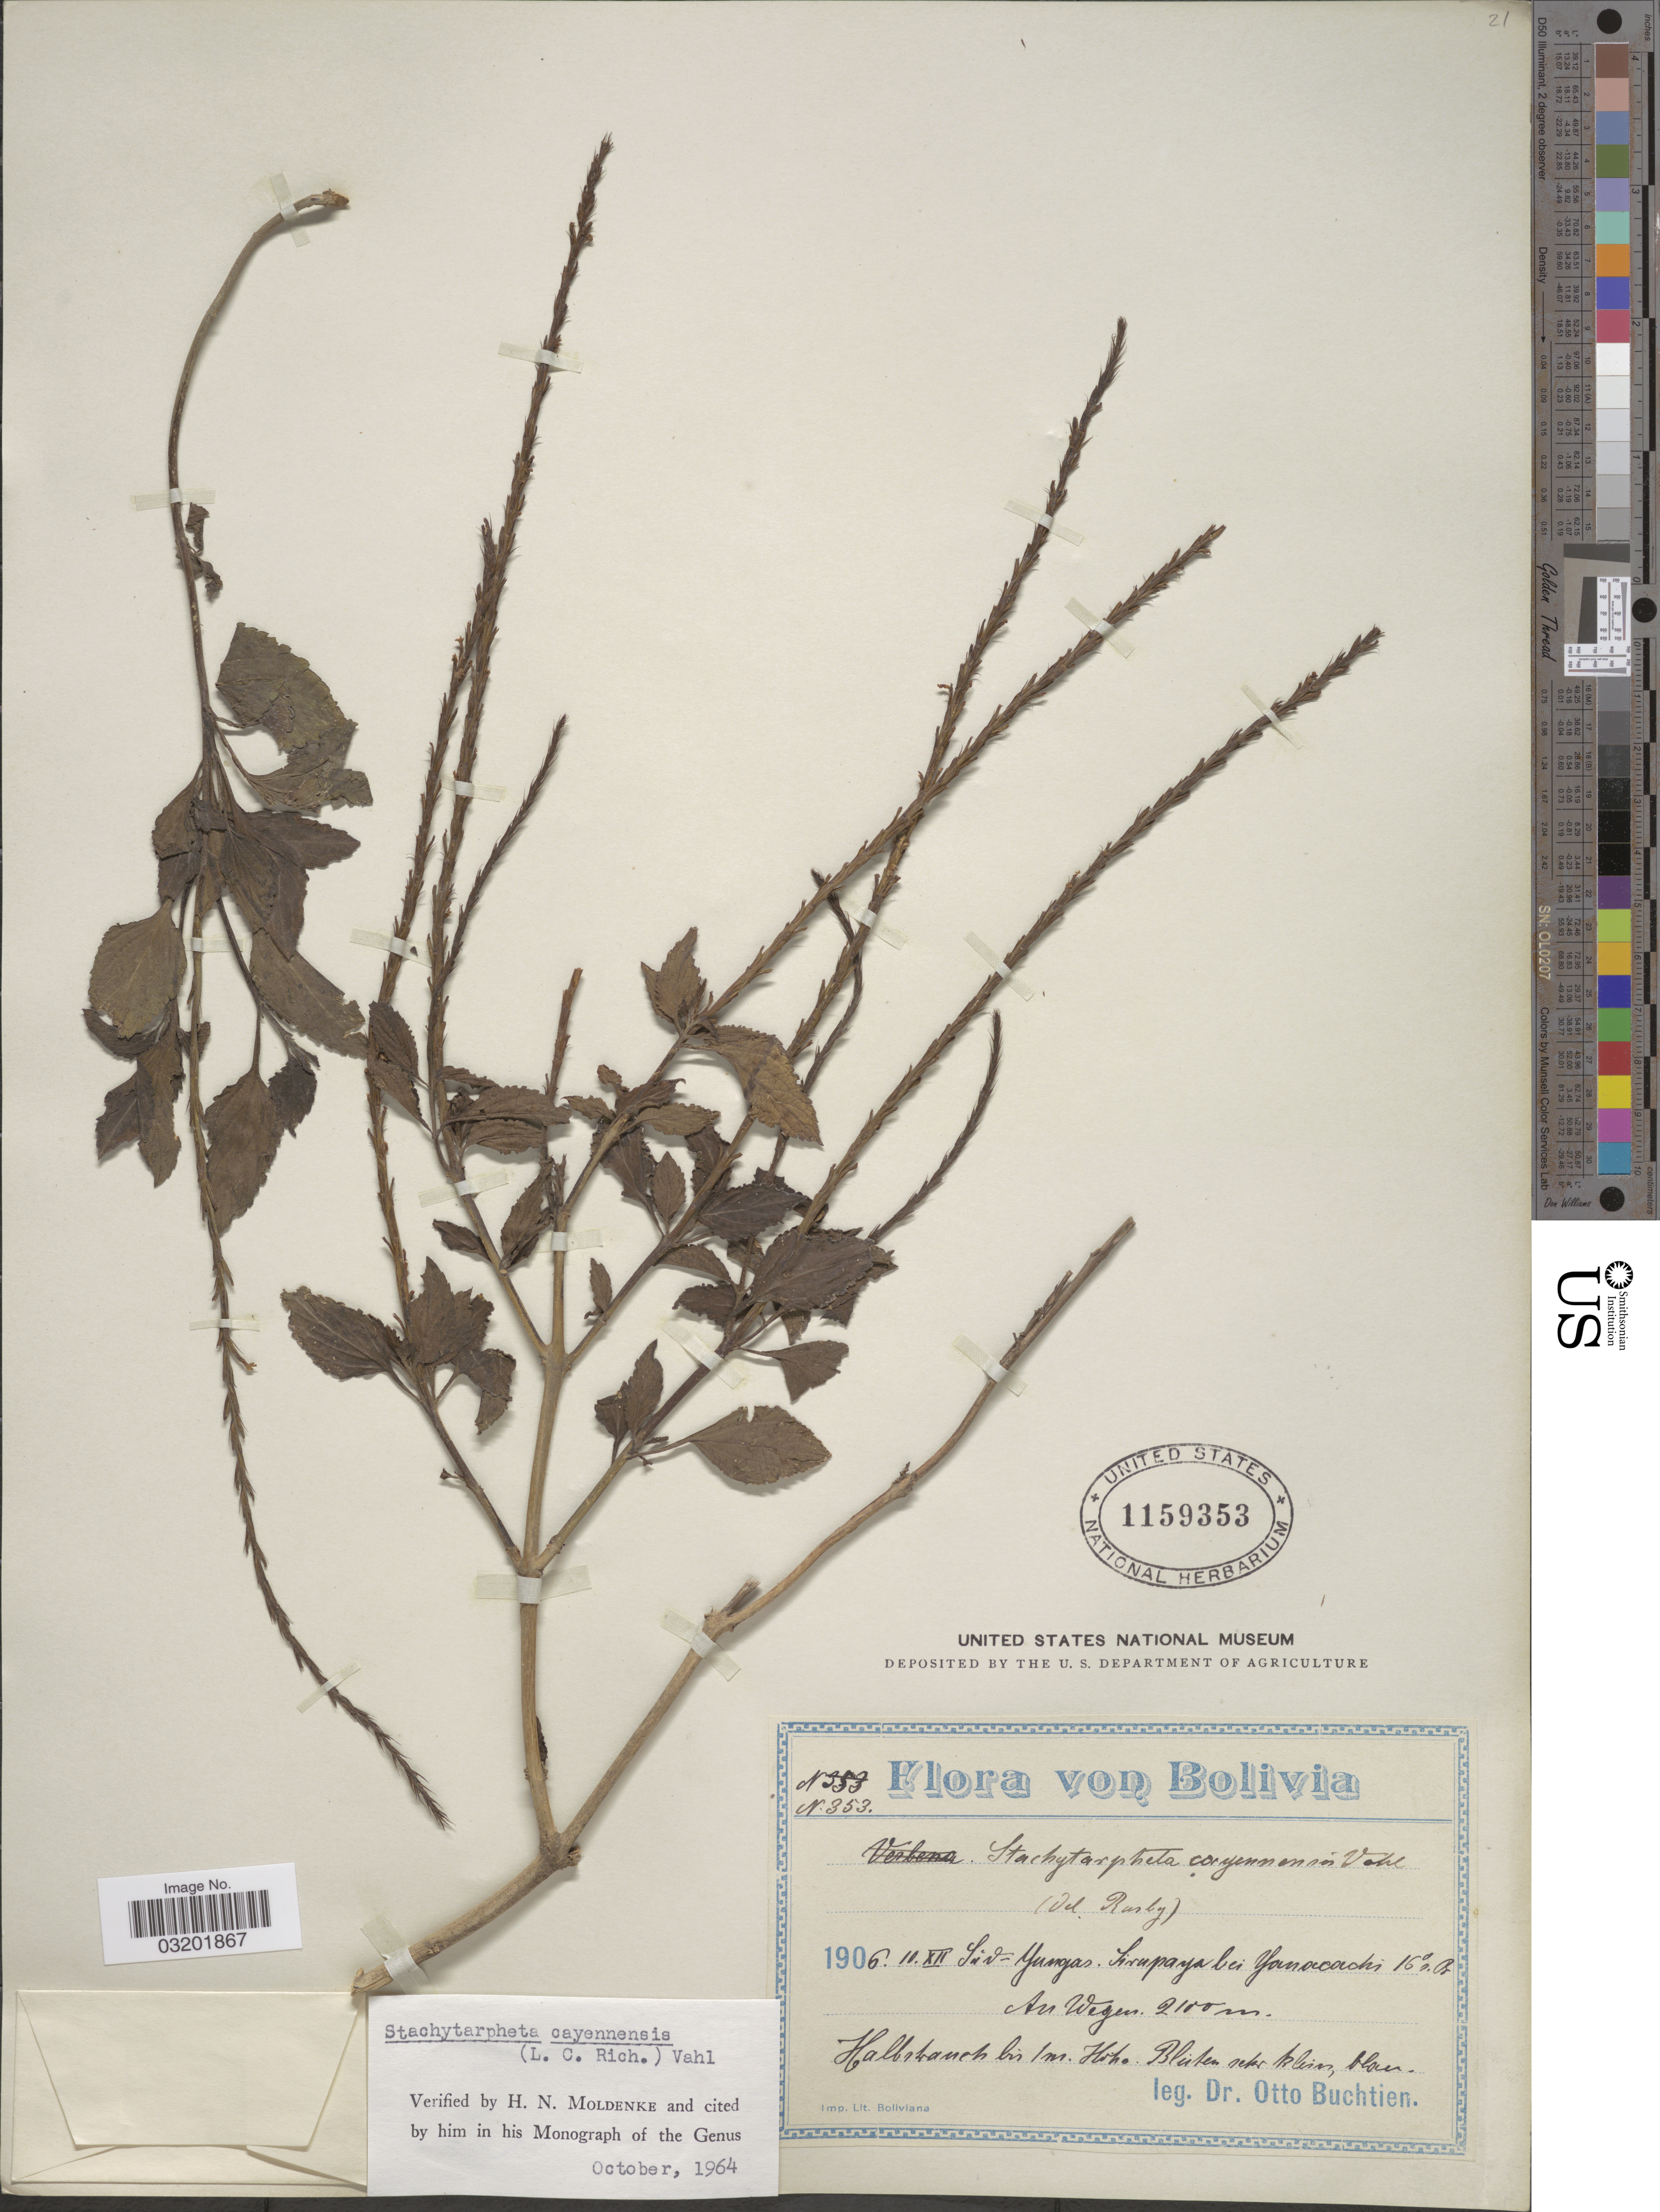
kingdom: Plantae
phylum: Tracheophyta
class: Magnoliopsida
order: Lamiales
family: Verbenaceae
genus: Stachytarpheta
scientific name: Stachytarpheta cayennensis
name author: (Rich.) Vahl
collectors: O. Buchtien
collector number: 353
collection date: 1906-12-11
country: Bolivia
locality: Süd-Yungas. Sirupaya bei Yanacachi 16º s.Br. An Wegen.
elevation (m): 2100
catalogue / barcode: US 1159353